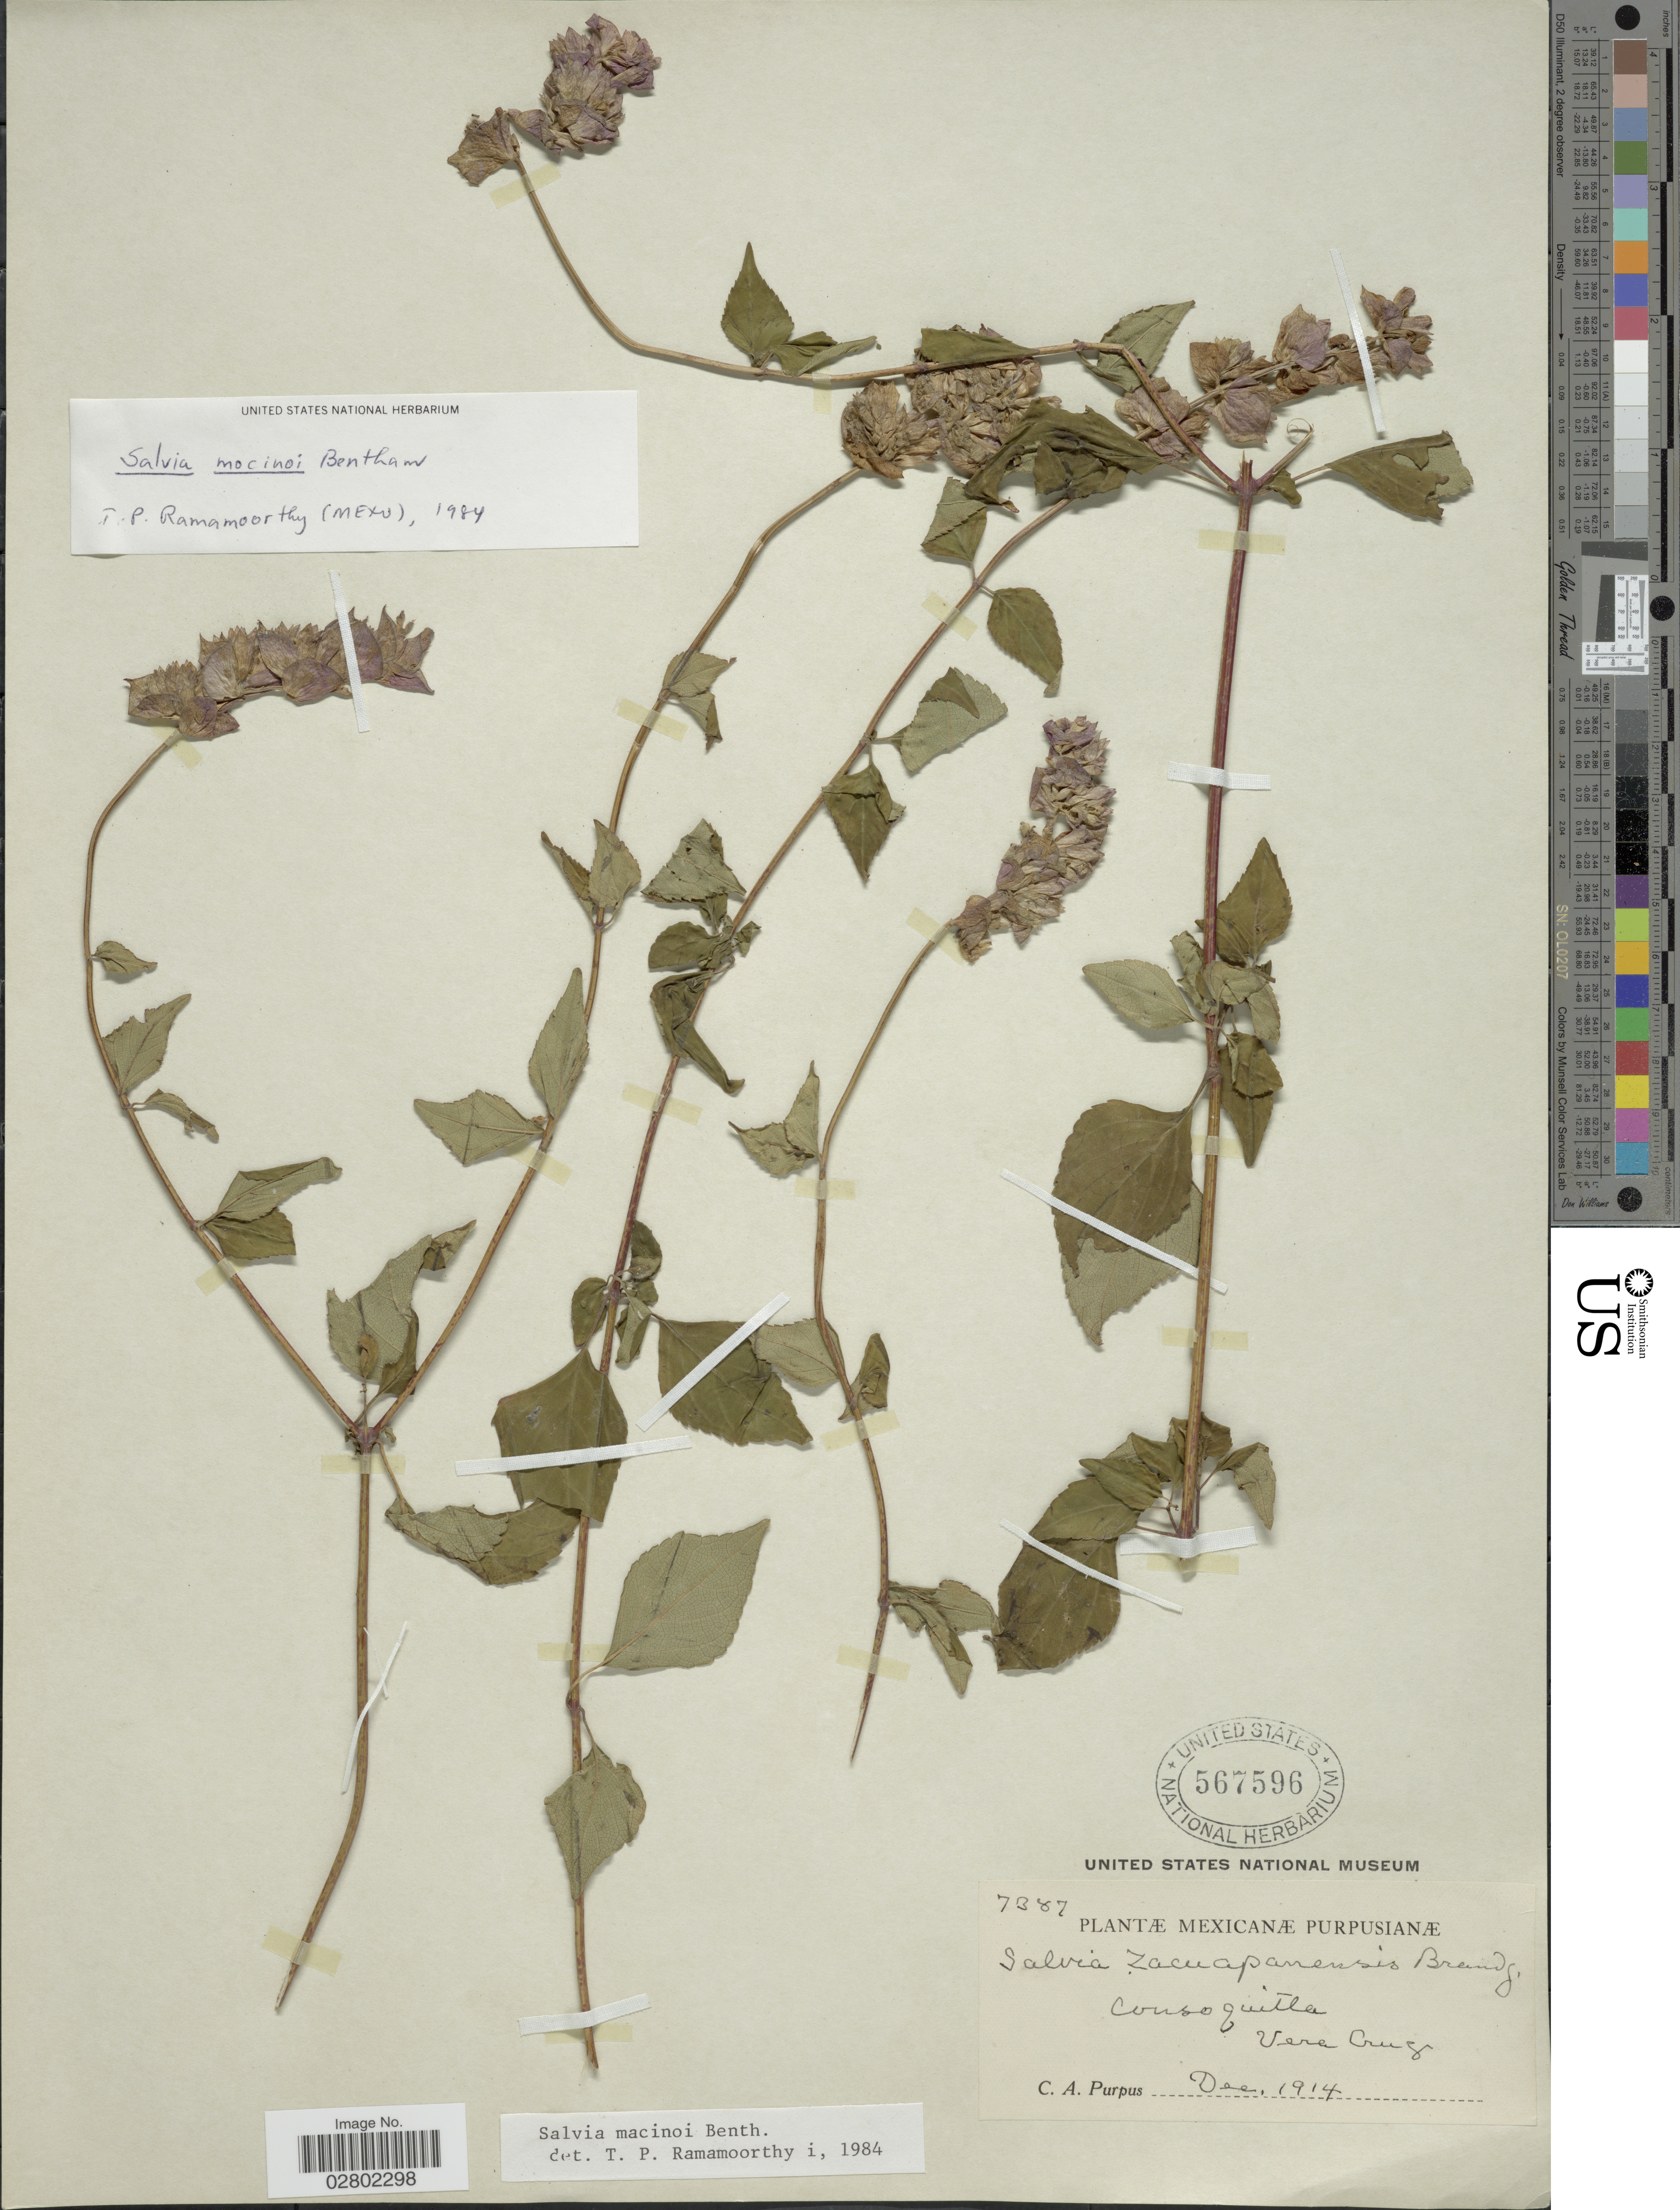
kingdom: Plantae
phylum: Tracheophyta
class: Magnoliopsida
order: Lamiales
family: Lamiaceae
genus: Salvia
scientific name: Salvia mocinoi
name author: Benth.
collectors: C. A. Purpus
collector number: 7387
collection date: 1914-12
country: Mexico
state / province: Veracruz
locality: Consoquitla, Vera Cruz.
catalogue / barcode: US 567596